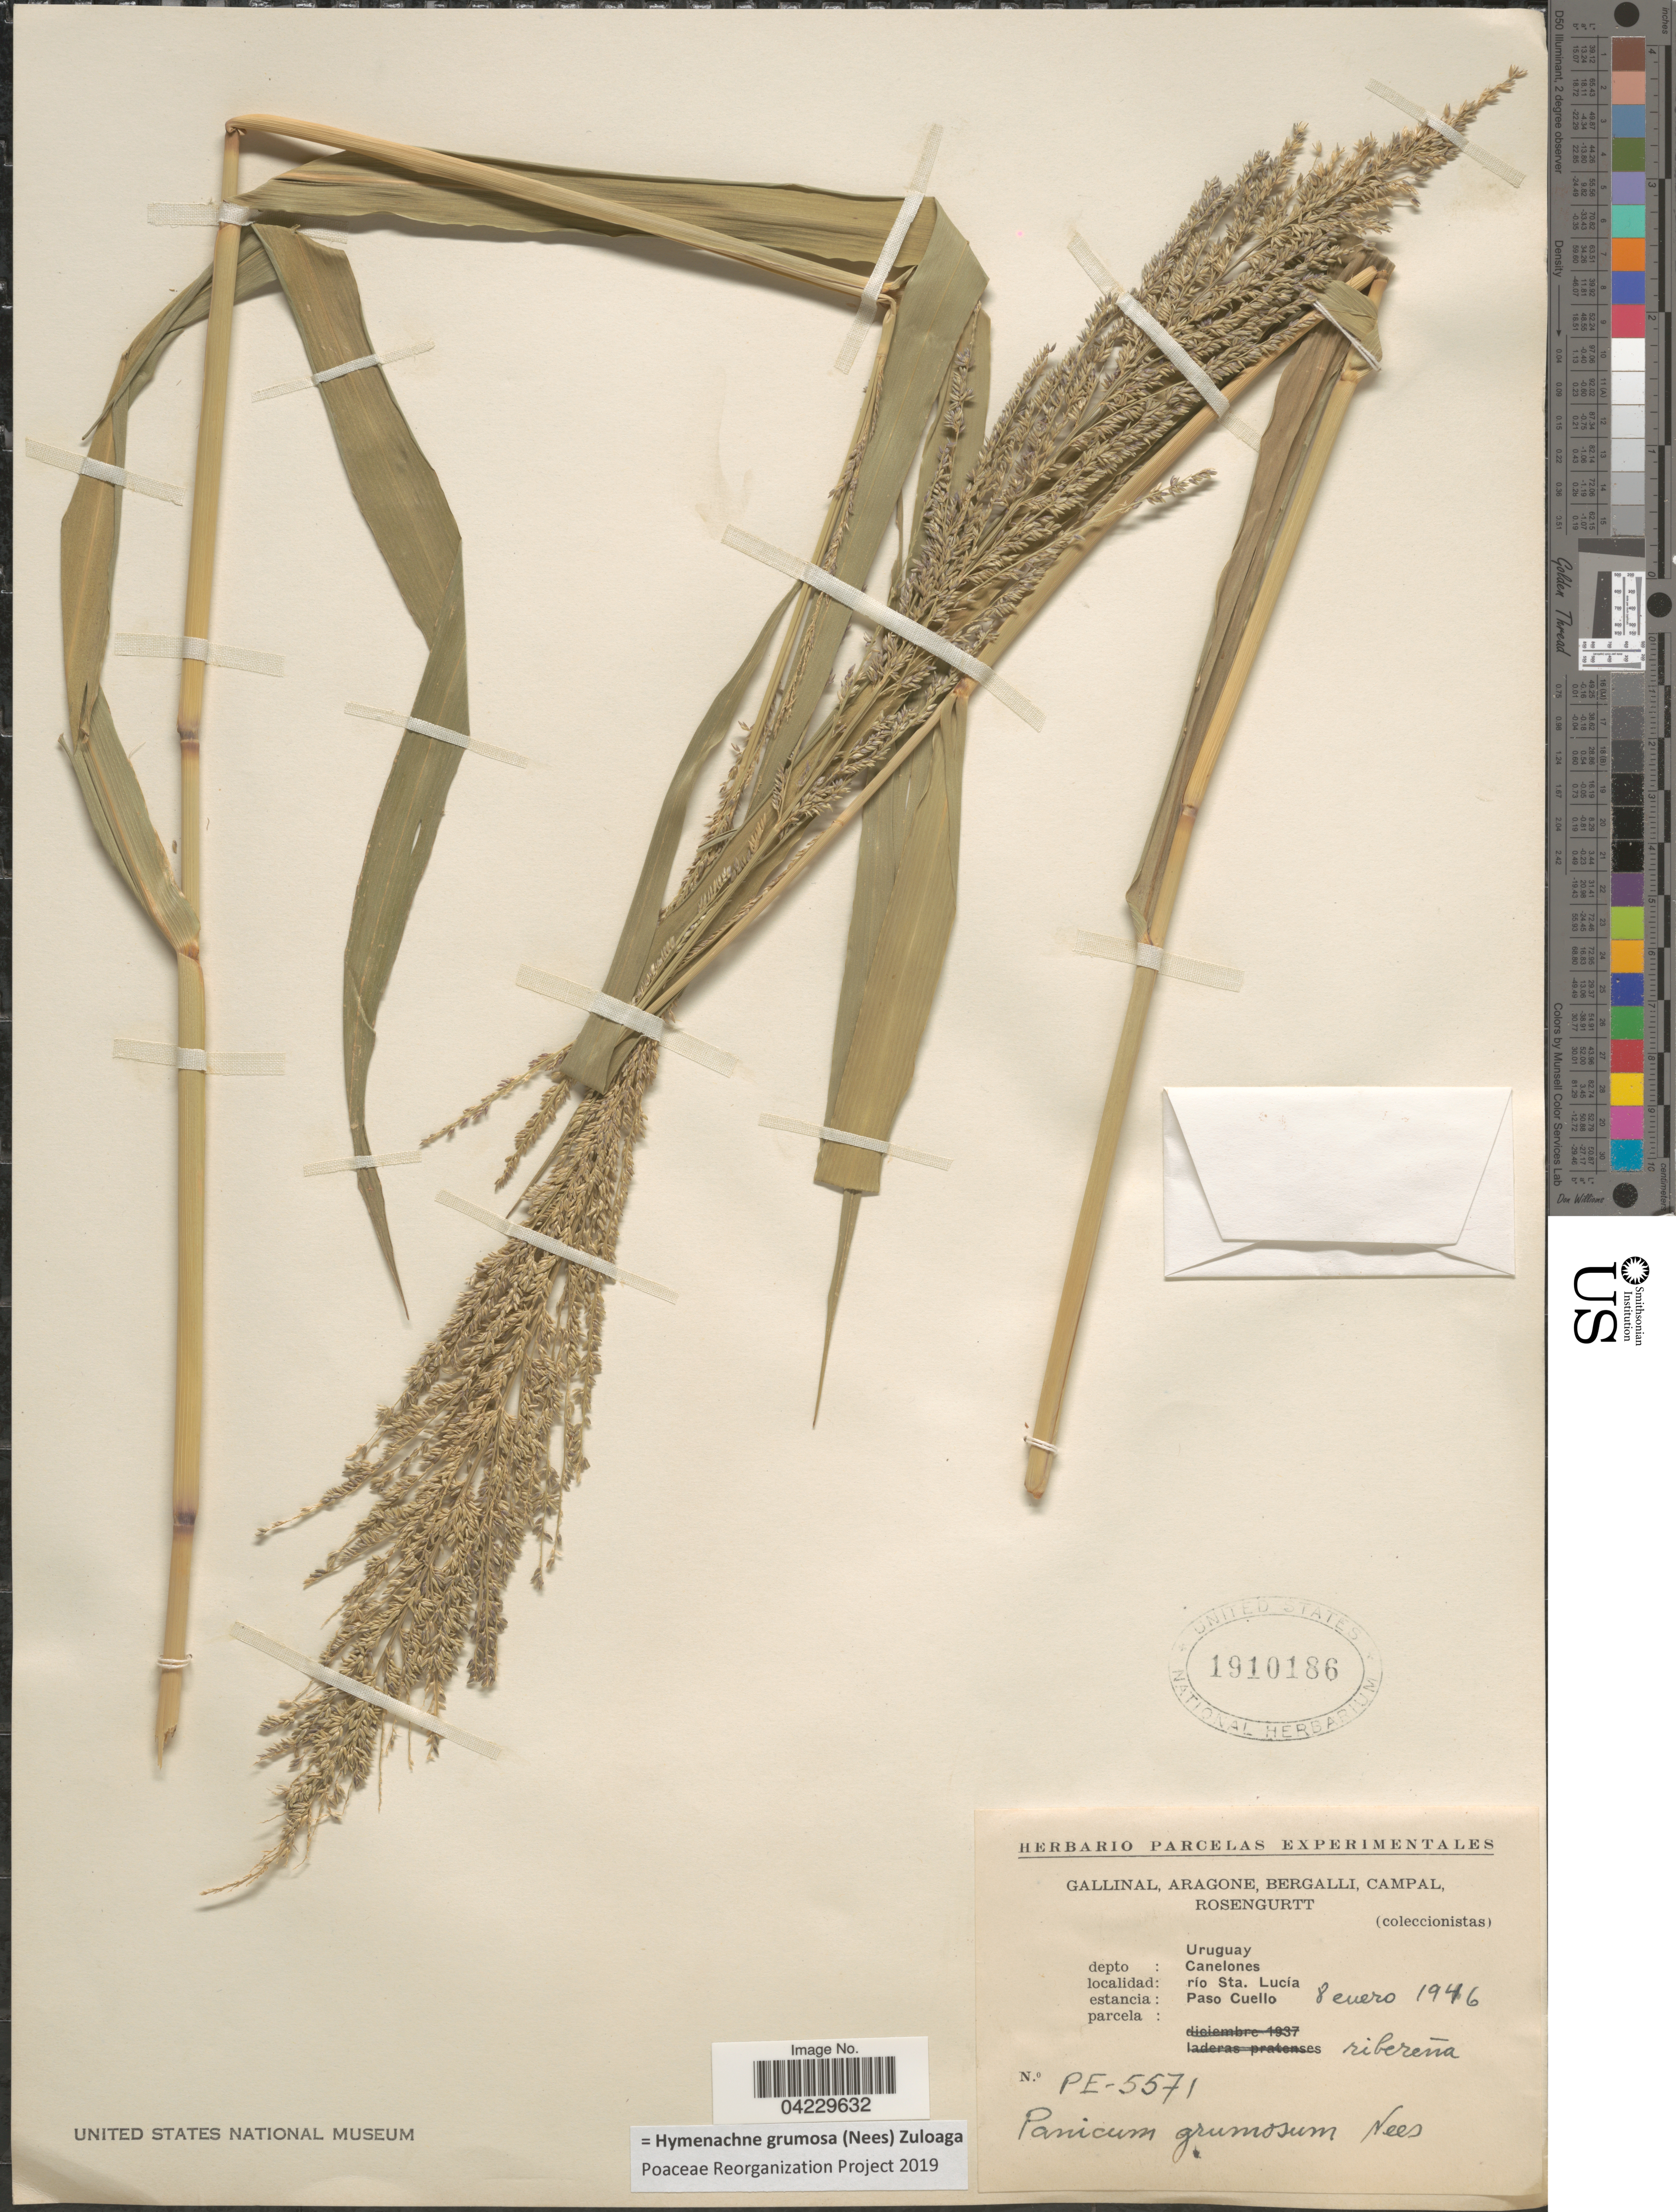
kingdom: Plantae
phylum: Tracheophyta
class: Liliopsida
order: Poales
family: Poaceae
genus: Hymenachne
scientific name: Hymenachne grumosa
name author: (Nees) Zuloaga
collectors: -. Gallinal, -- Aragone, -- Bergalli, -- Campal & Rosengurtt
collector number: PE-5571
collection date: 1946-01-08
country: Uruguay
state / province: Canelones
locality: Depto: Canelones. Río Sta. Lucía. Estancia: Paso Cuello.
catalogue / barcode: US 1910186